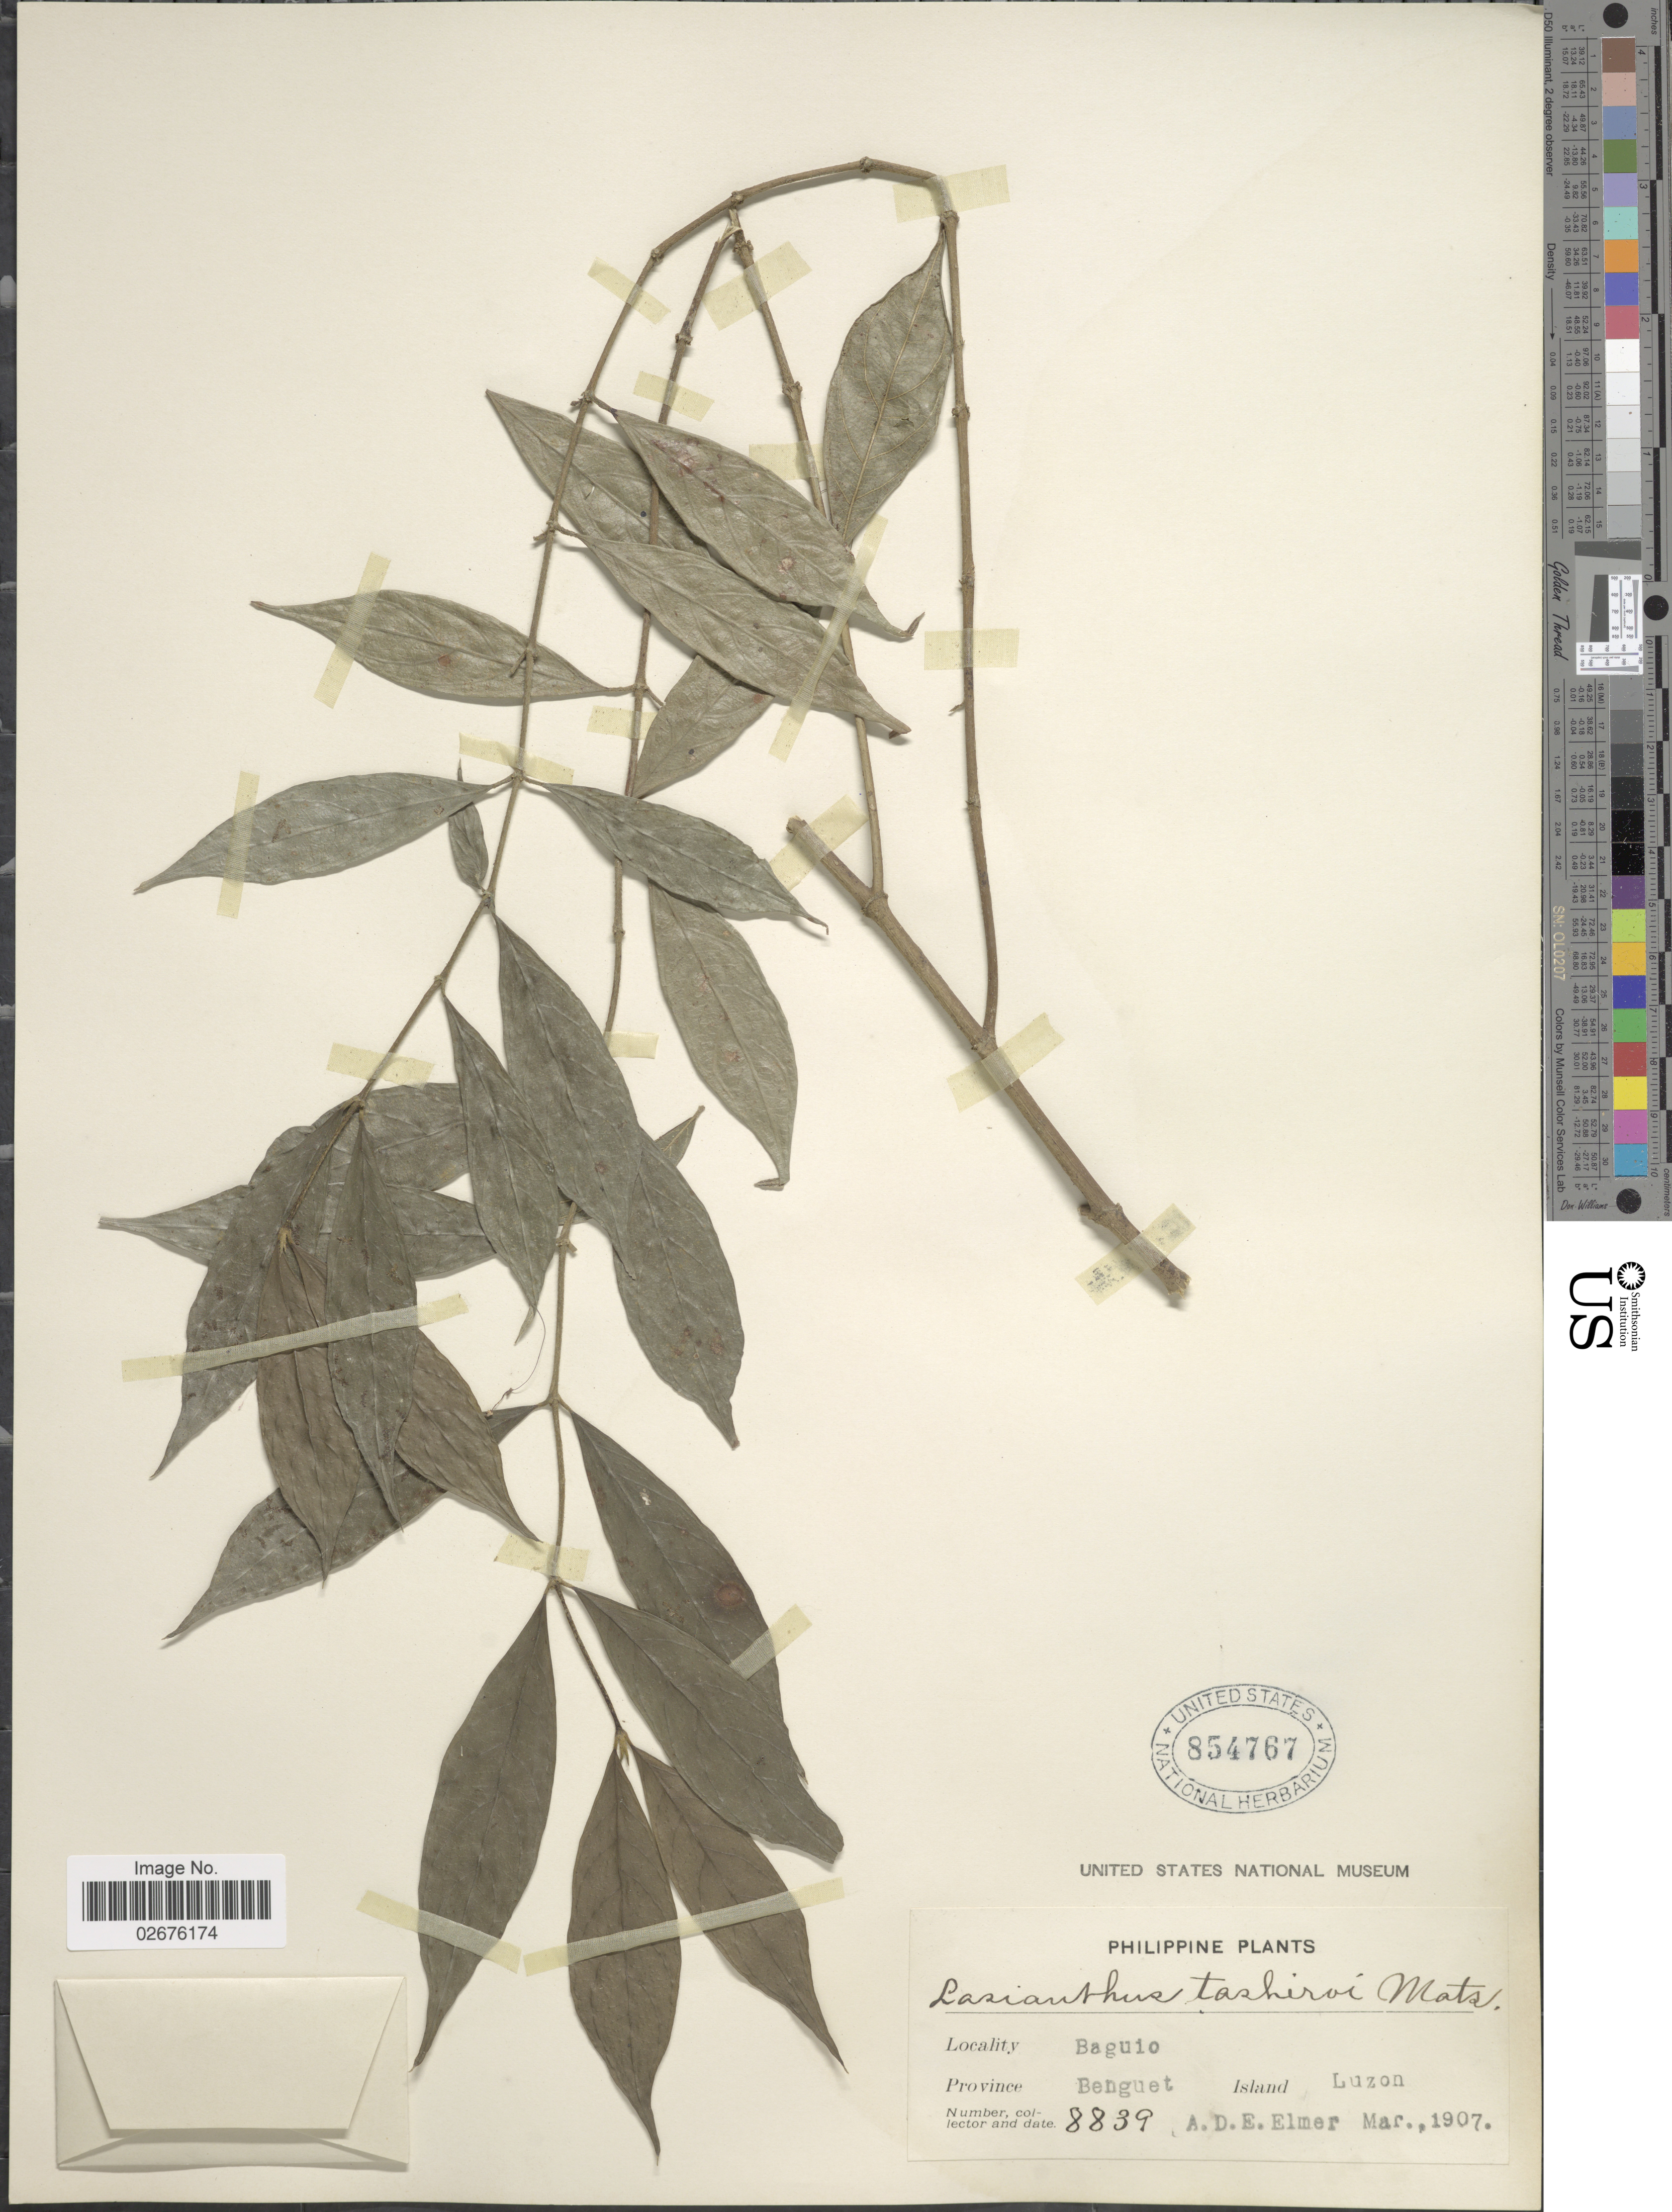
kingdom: Plantae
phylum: Tracheophyta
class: Magnoliopsida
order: Gentianales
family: Rubiaceae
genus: Lasianthus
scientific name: Lasianthus fordii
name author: Hance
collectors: A. D. E. Elmer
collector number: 8839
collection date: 1907-03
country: Philippines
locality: Baguio. Province Benguet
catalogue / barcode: US 854767